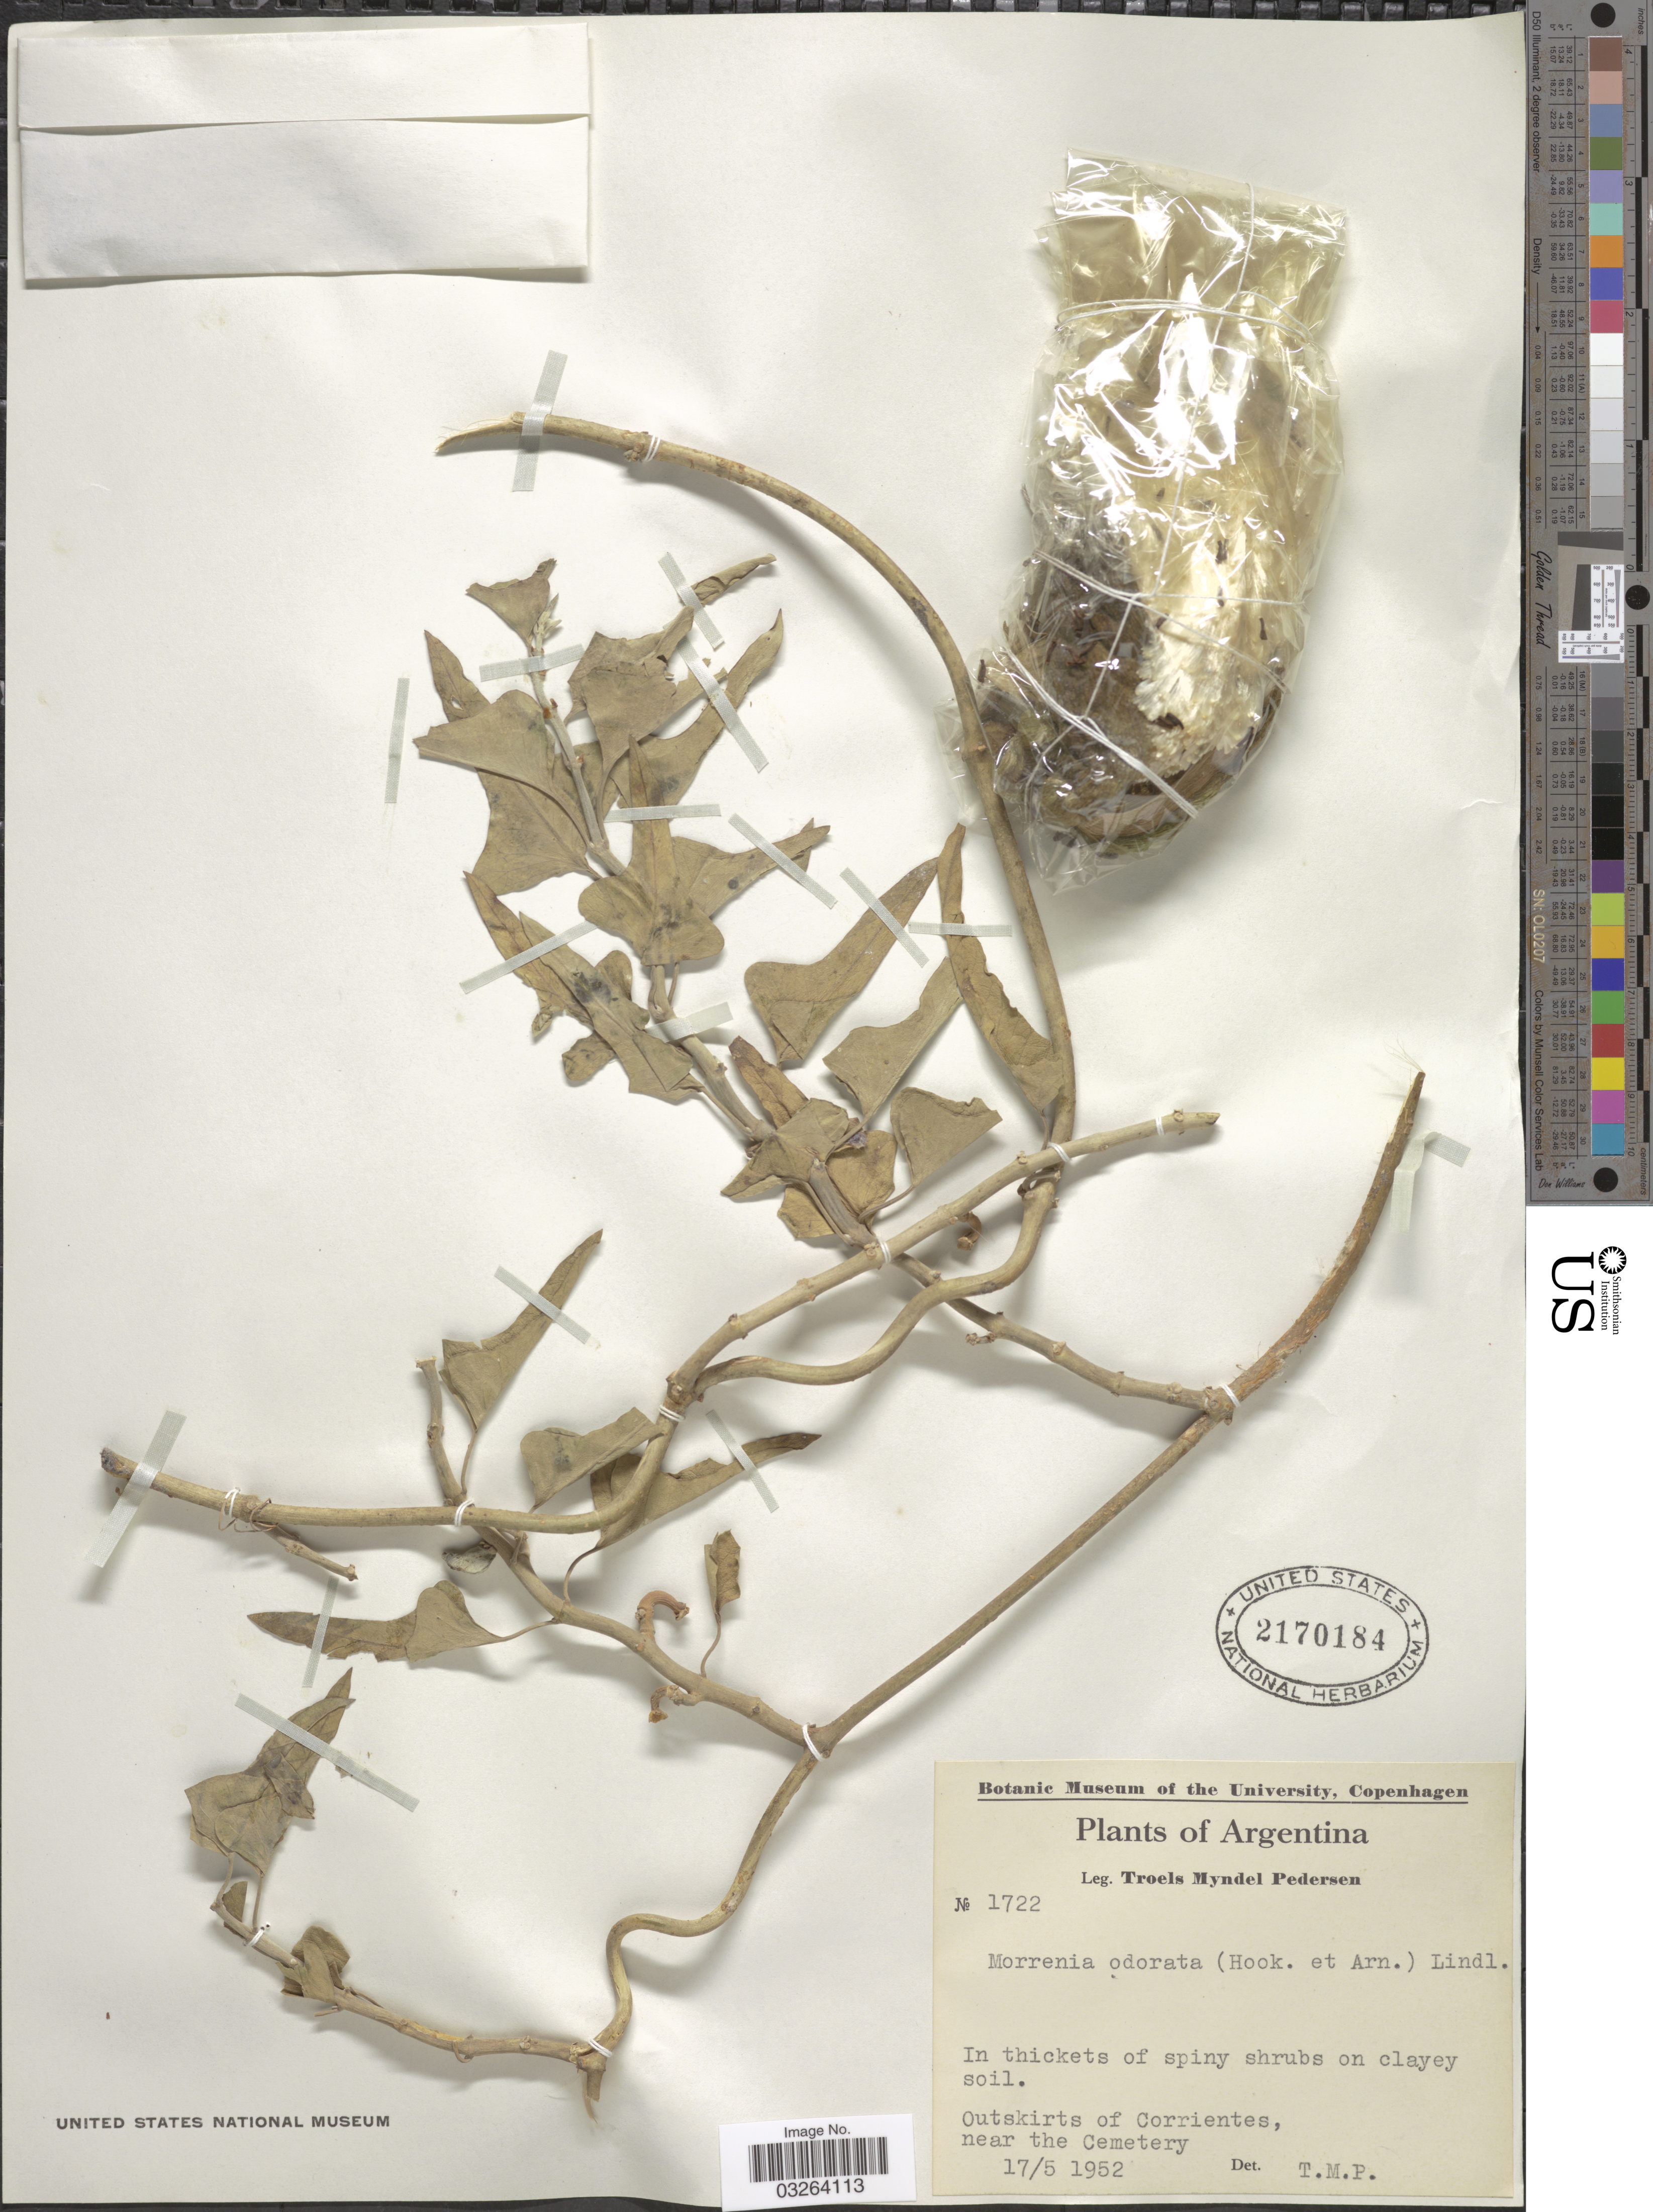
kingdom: Plantae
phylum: Tracheophyta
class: Magnoliopsida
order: Gentianales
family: Apocynaceae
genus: Morrenia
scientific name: Morrenia odorata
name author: (Hook. & Arn.) Lindl.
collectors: T. Pederson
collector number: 1722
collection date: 1952-05-17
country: Argentina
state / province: Corrientes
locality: Outskirts of Corrientes, near the Cemetery.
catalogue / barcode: US 2170184